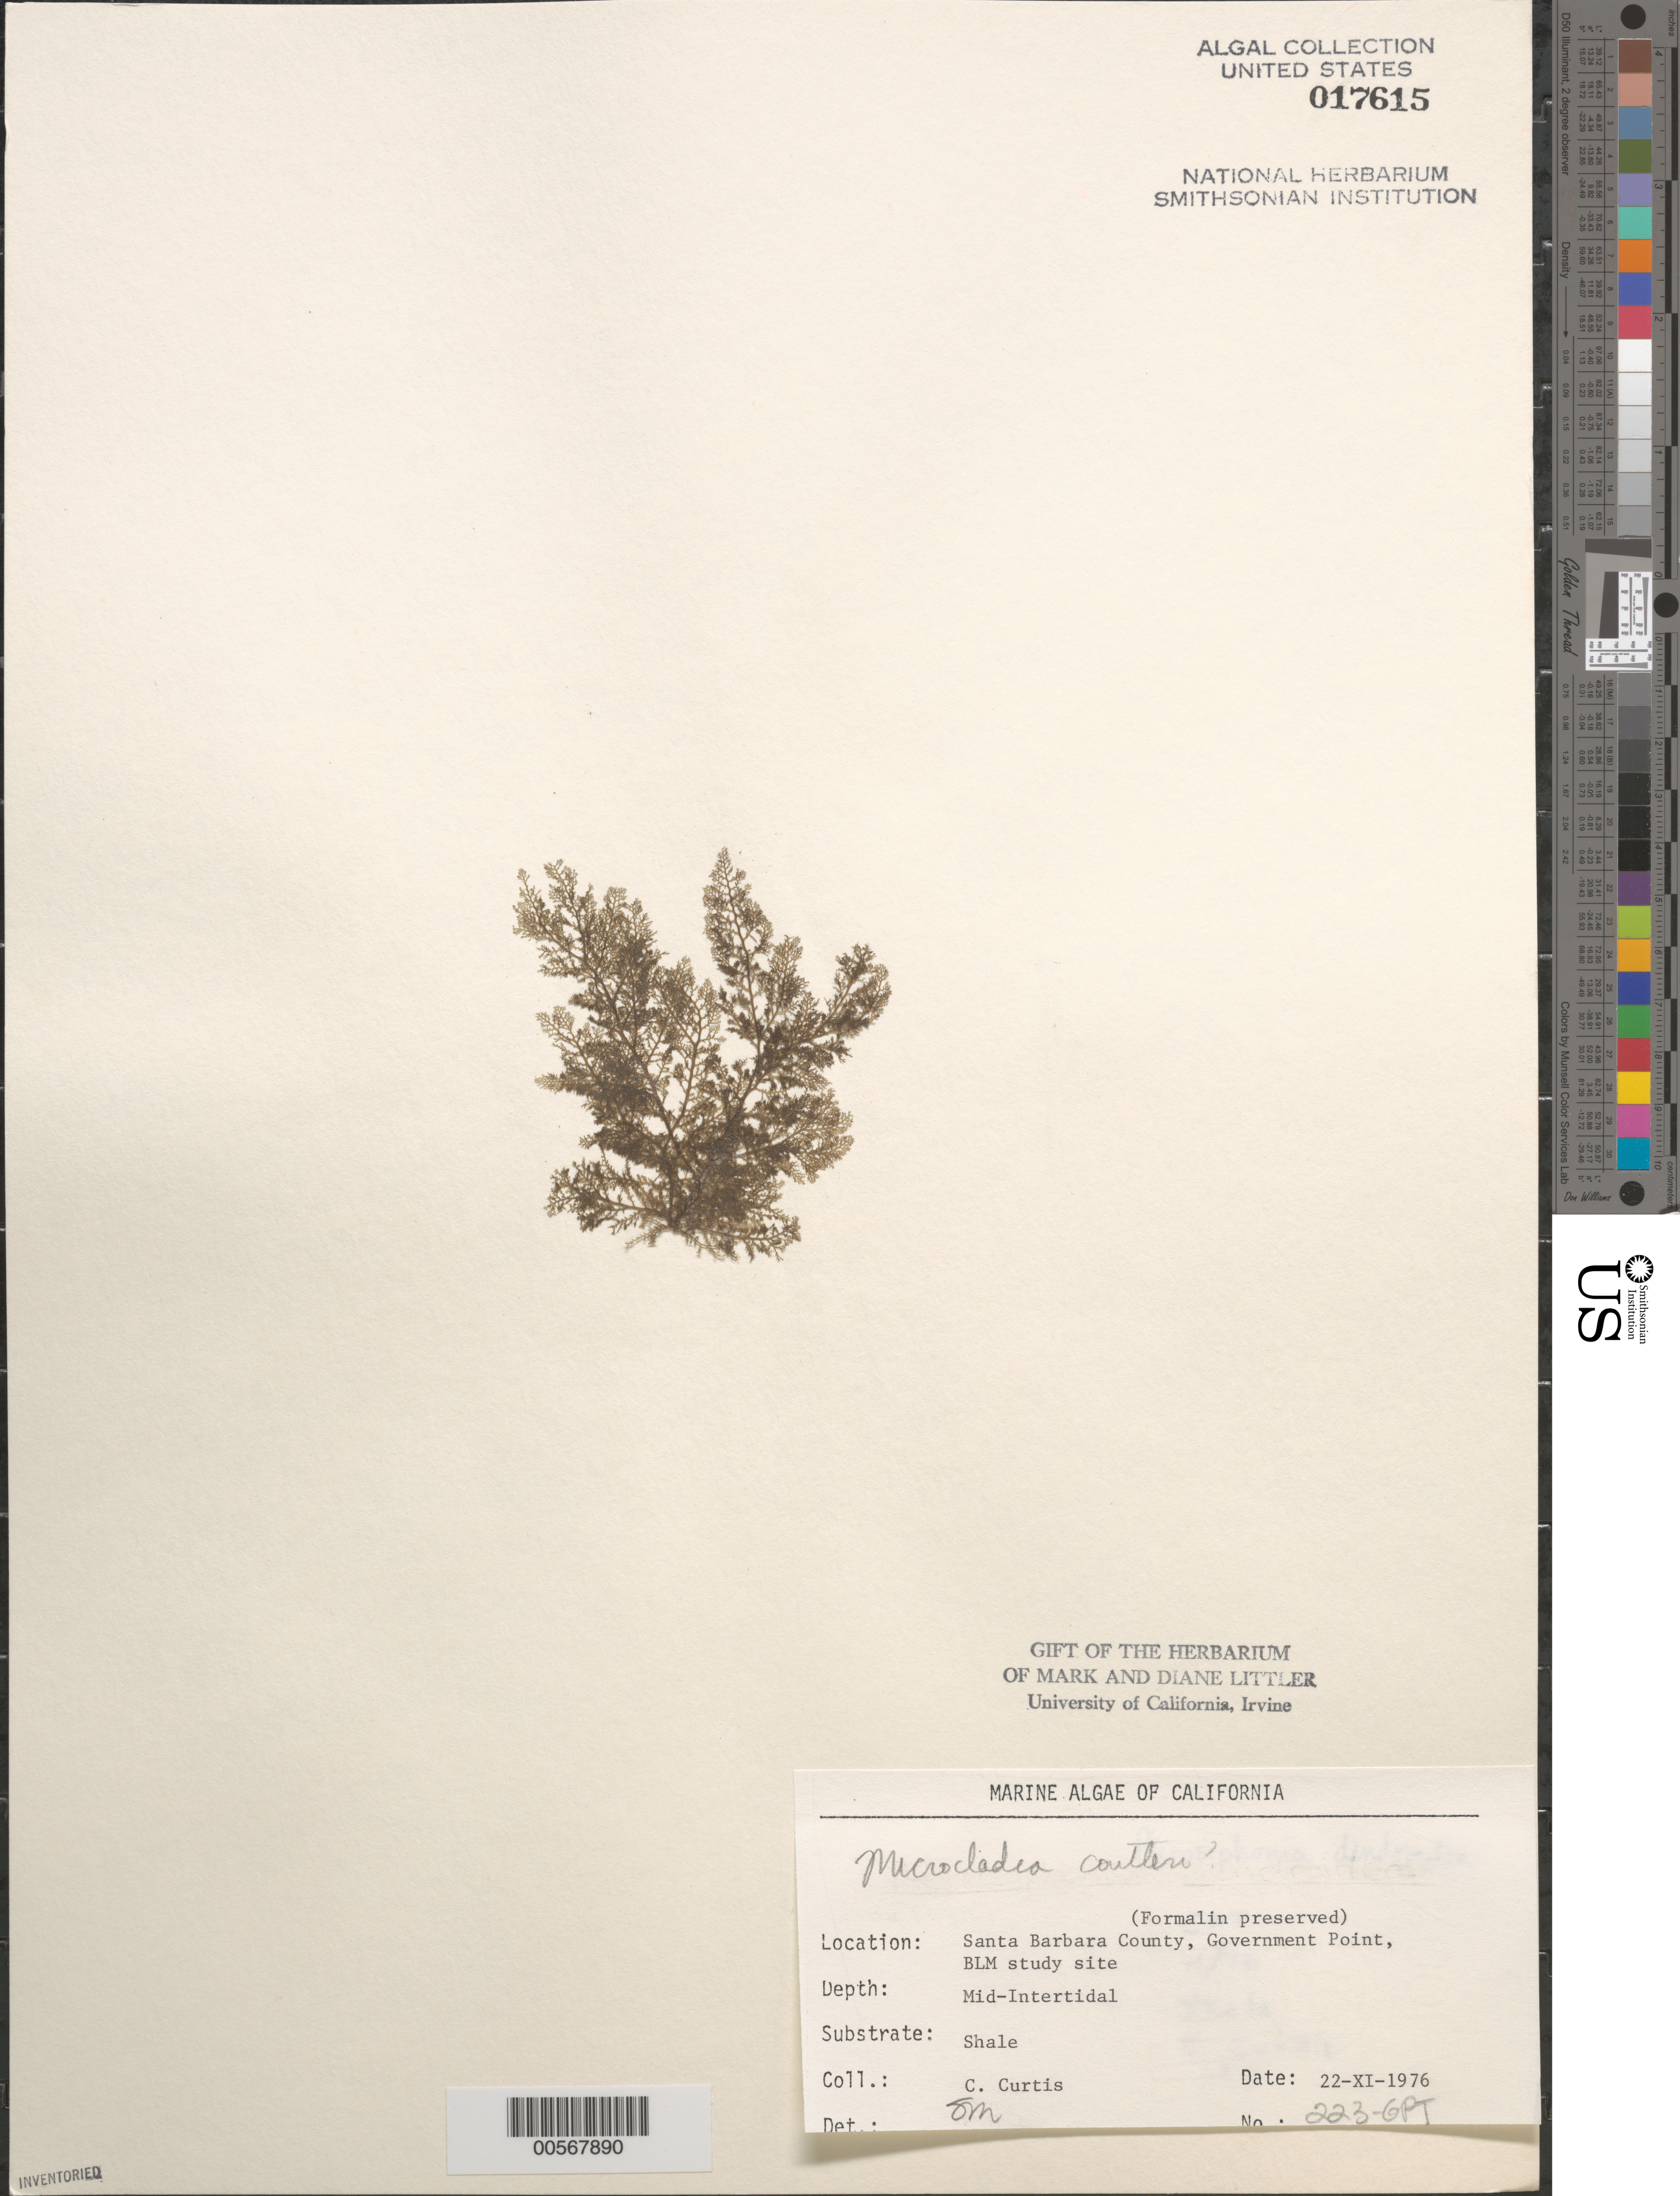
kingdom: Plantae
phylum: Rhodophyta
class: Florideophyceae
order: Ceramiales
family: Ceramiaceae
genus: Microcladia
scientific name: Microcladia coulteri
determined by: Murray, S. N.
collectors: C. Curtis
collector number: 223-gpt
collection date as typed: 22 Nov 1976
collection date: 1976-11-22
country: United States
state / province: California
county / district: Santa Barbara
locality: Government Point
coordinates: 34 26'31"N, 120 24'06"W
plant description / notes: BLM-SOCALBIGHT Rocky Intertidal Survey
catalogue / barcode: US 17615